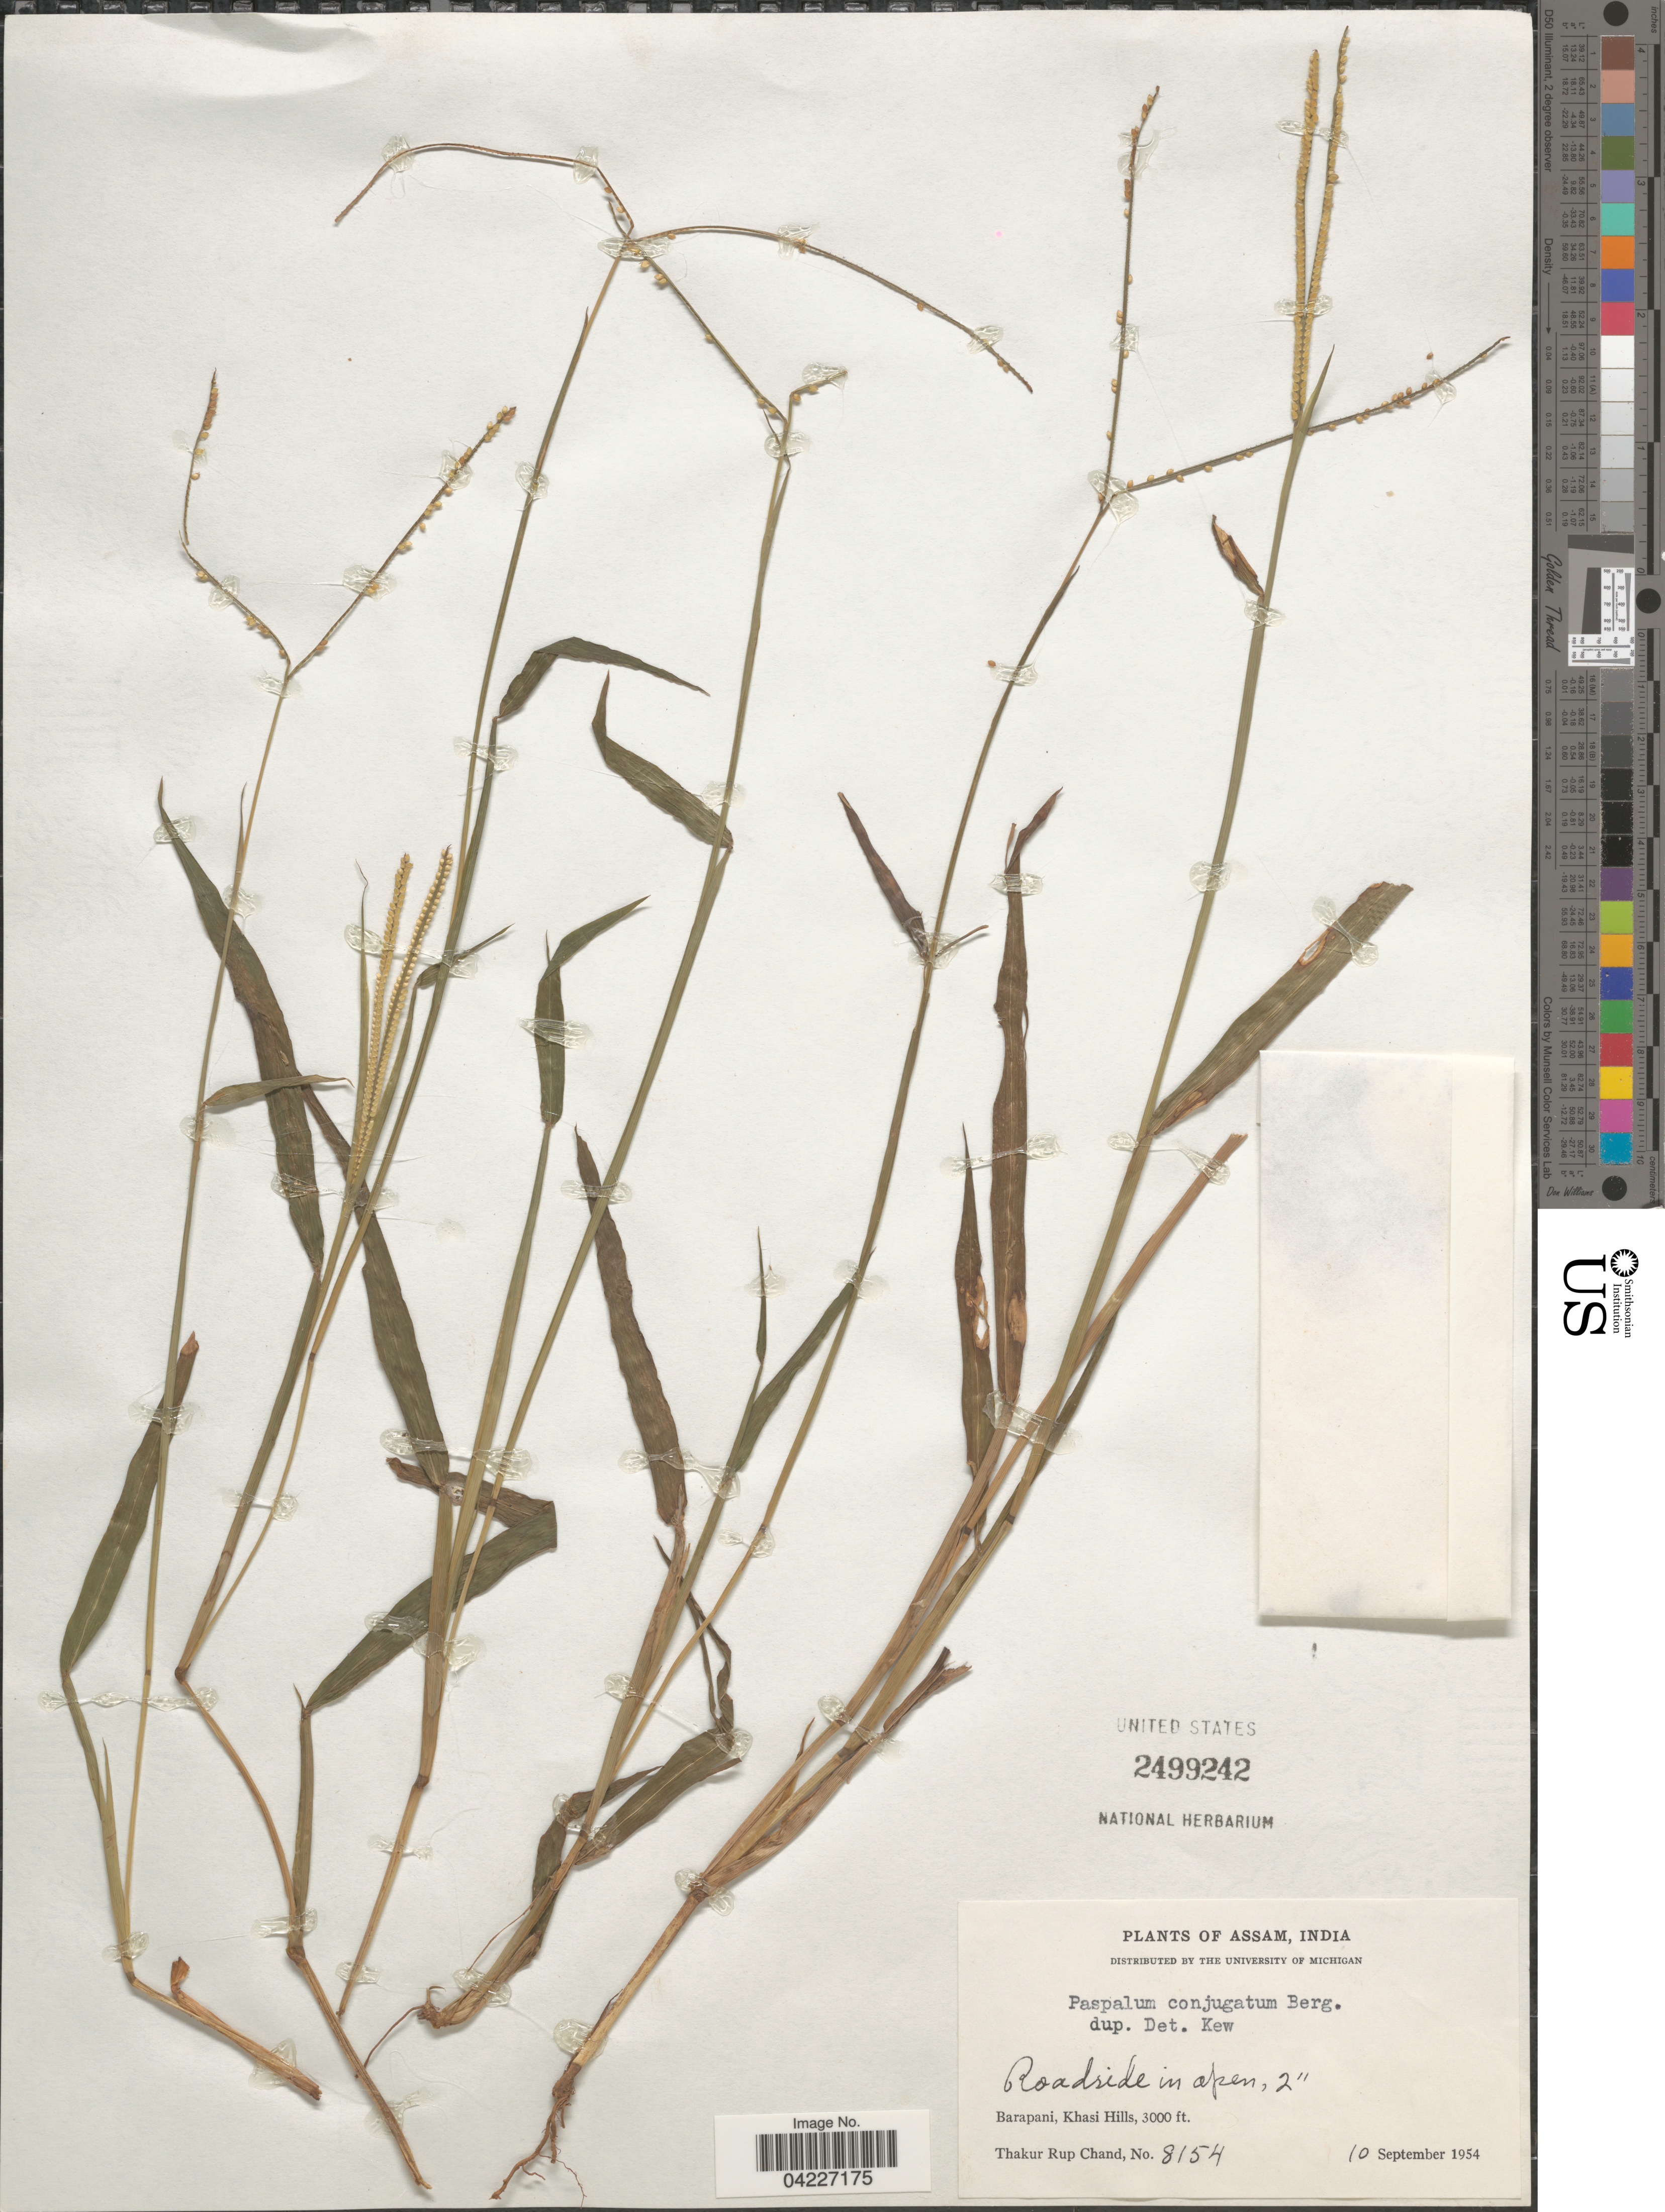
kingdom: Plantae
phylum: Tracheophyta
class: Liliopsida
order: Poales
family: Poaceae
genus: Paspalum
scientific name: Paspalum conjugatum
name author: P.J. Bergius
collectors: T. R. Chand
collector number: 8154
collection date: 1954-09-10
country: India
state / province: Meghalaya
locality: Barapani, Khasi Hills.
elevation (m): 914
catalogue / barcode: US 2499242